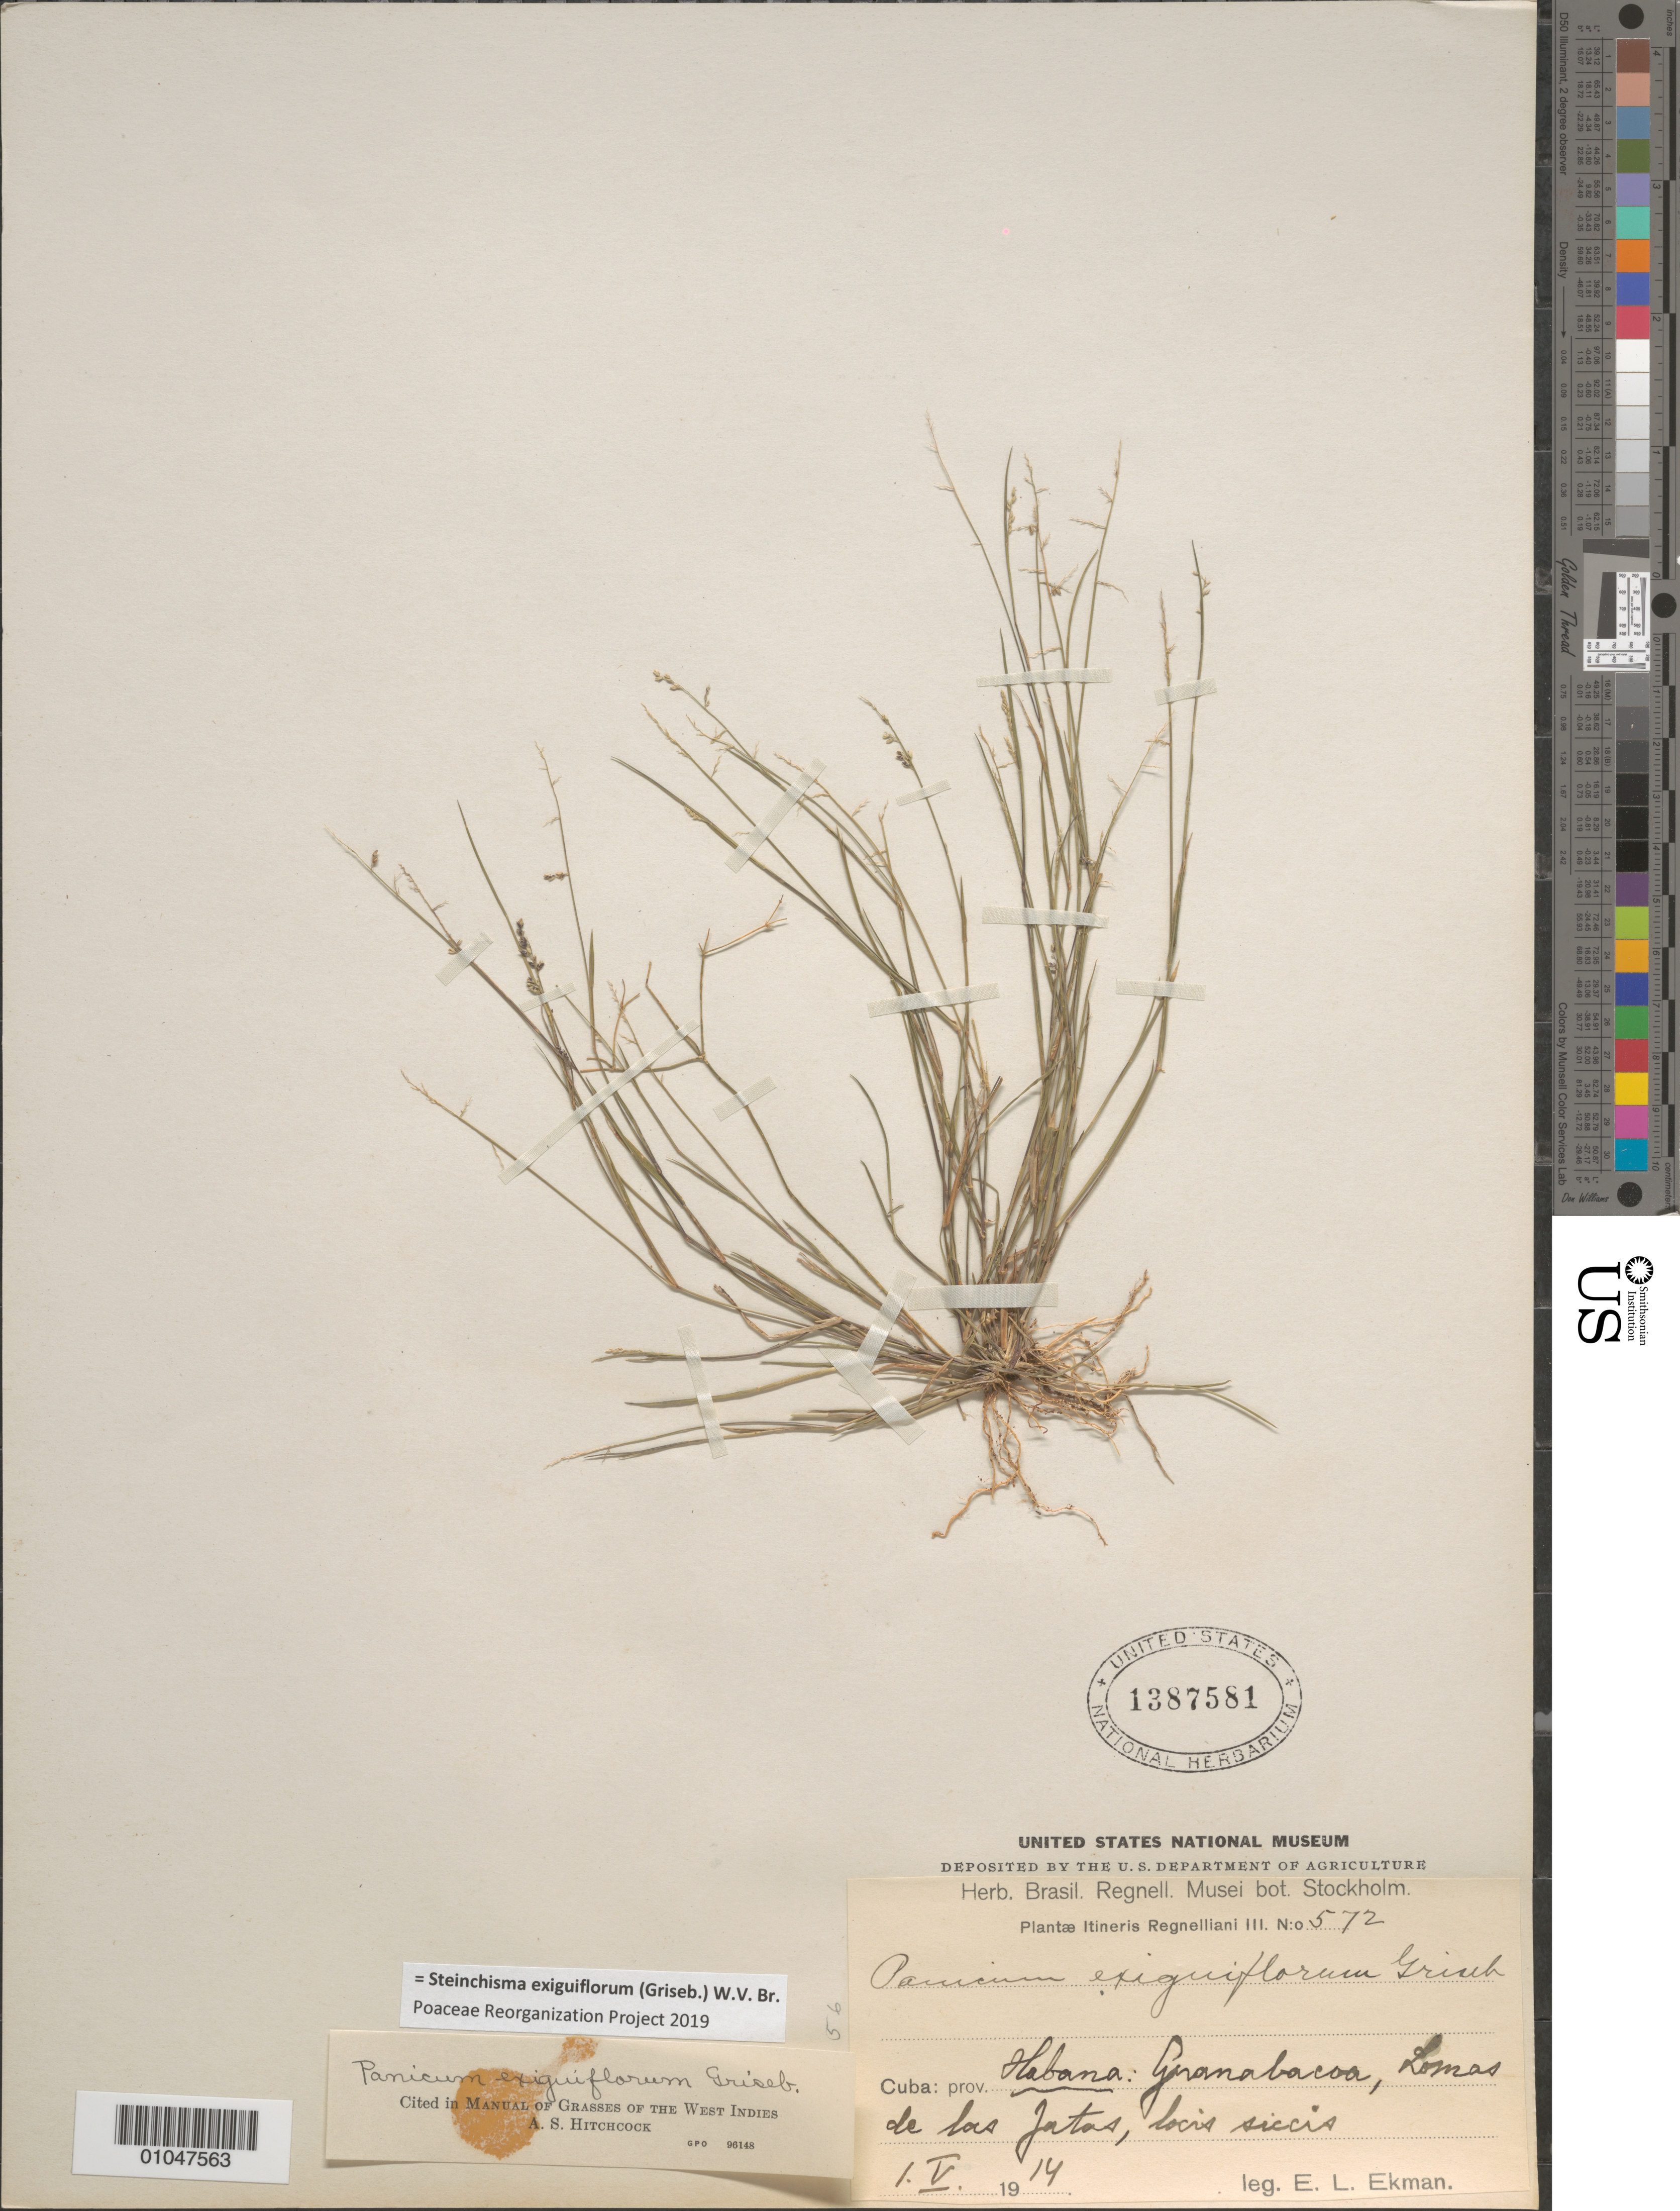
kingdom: Plantae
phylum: Tracheophyta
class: Liliopsida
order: Poales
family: Poaceae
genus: Panicum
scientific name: Panicum exiguiflorum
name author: Griseb.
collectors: E. L. Ekman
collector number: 572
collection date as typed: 01 May 1914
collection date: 1914-05-01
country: Cuba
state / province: La Habana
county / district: Municipio Guanabacoa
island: Cuba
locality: Lomas de las jatas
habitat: locis siccis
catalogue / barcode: US 1387581